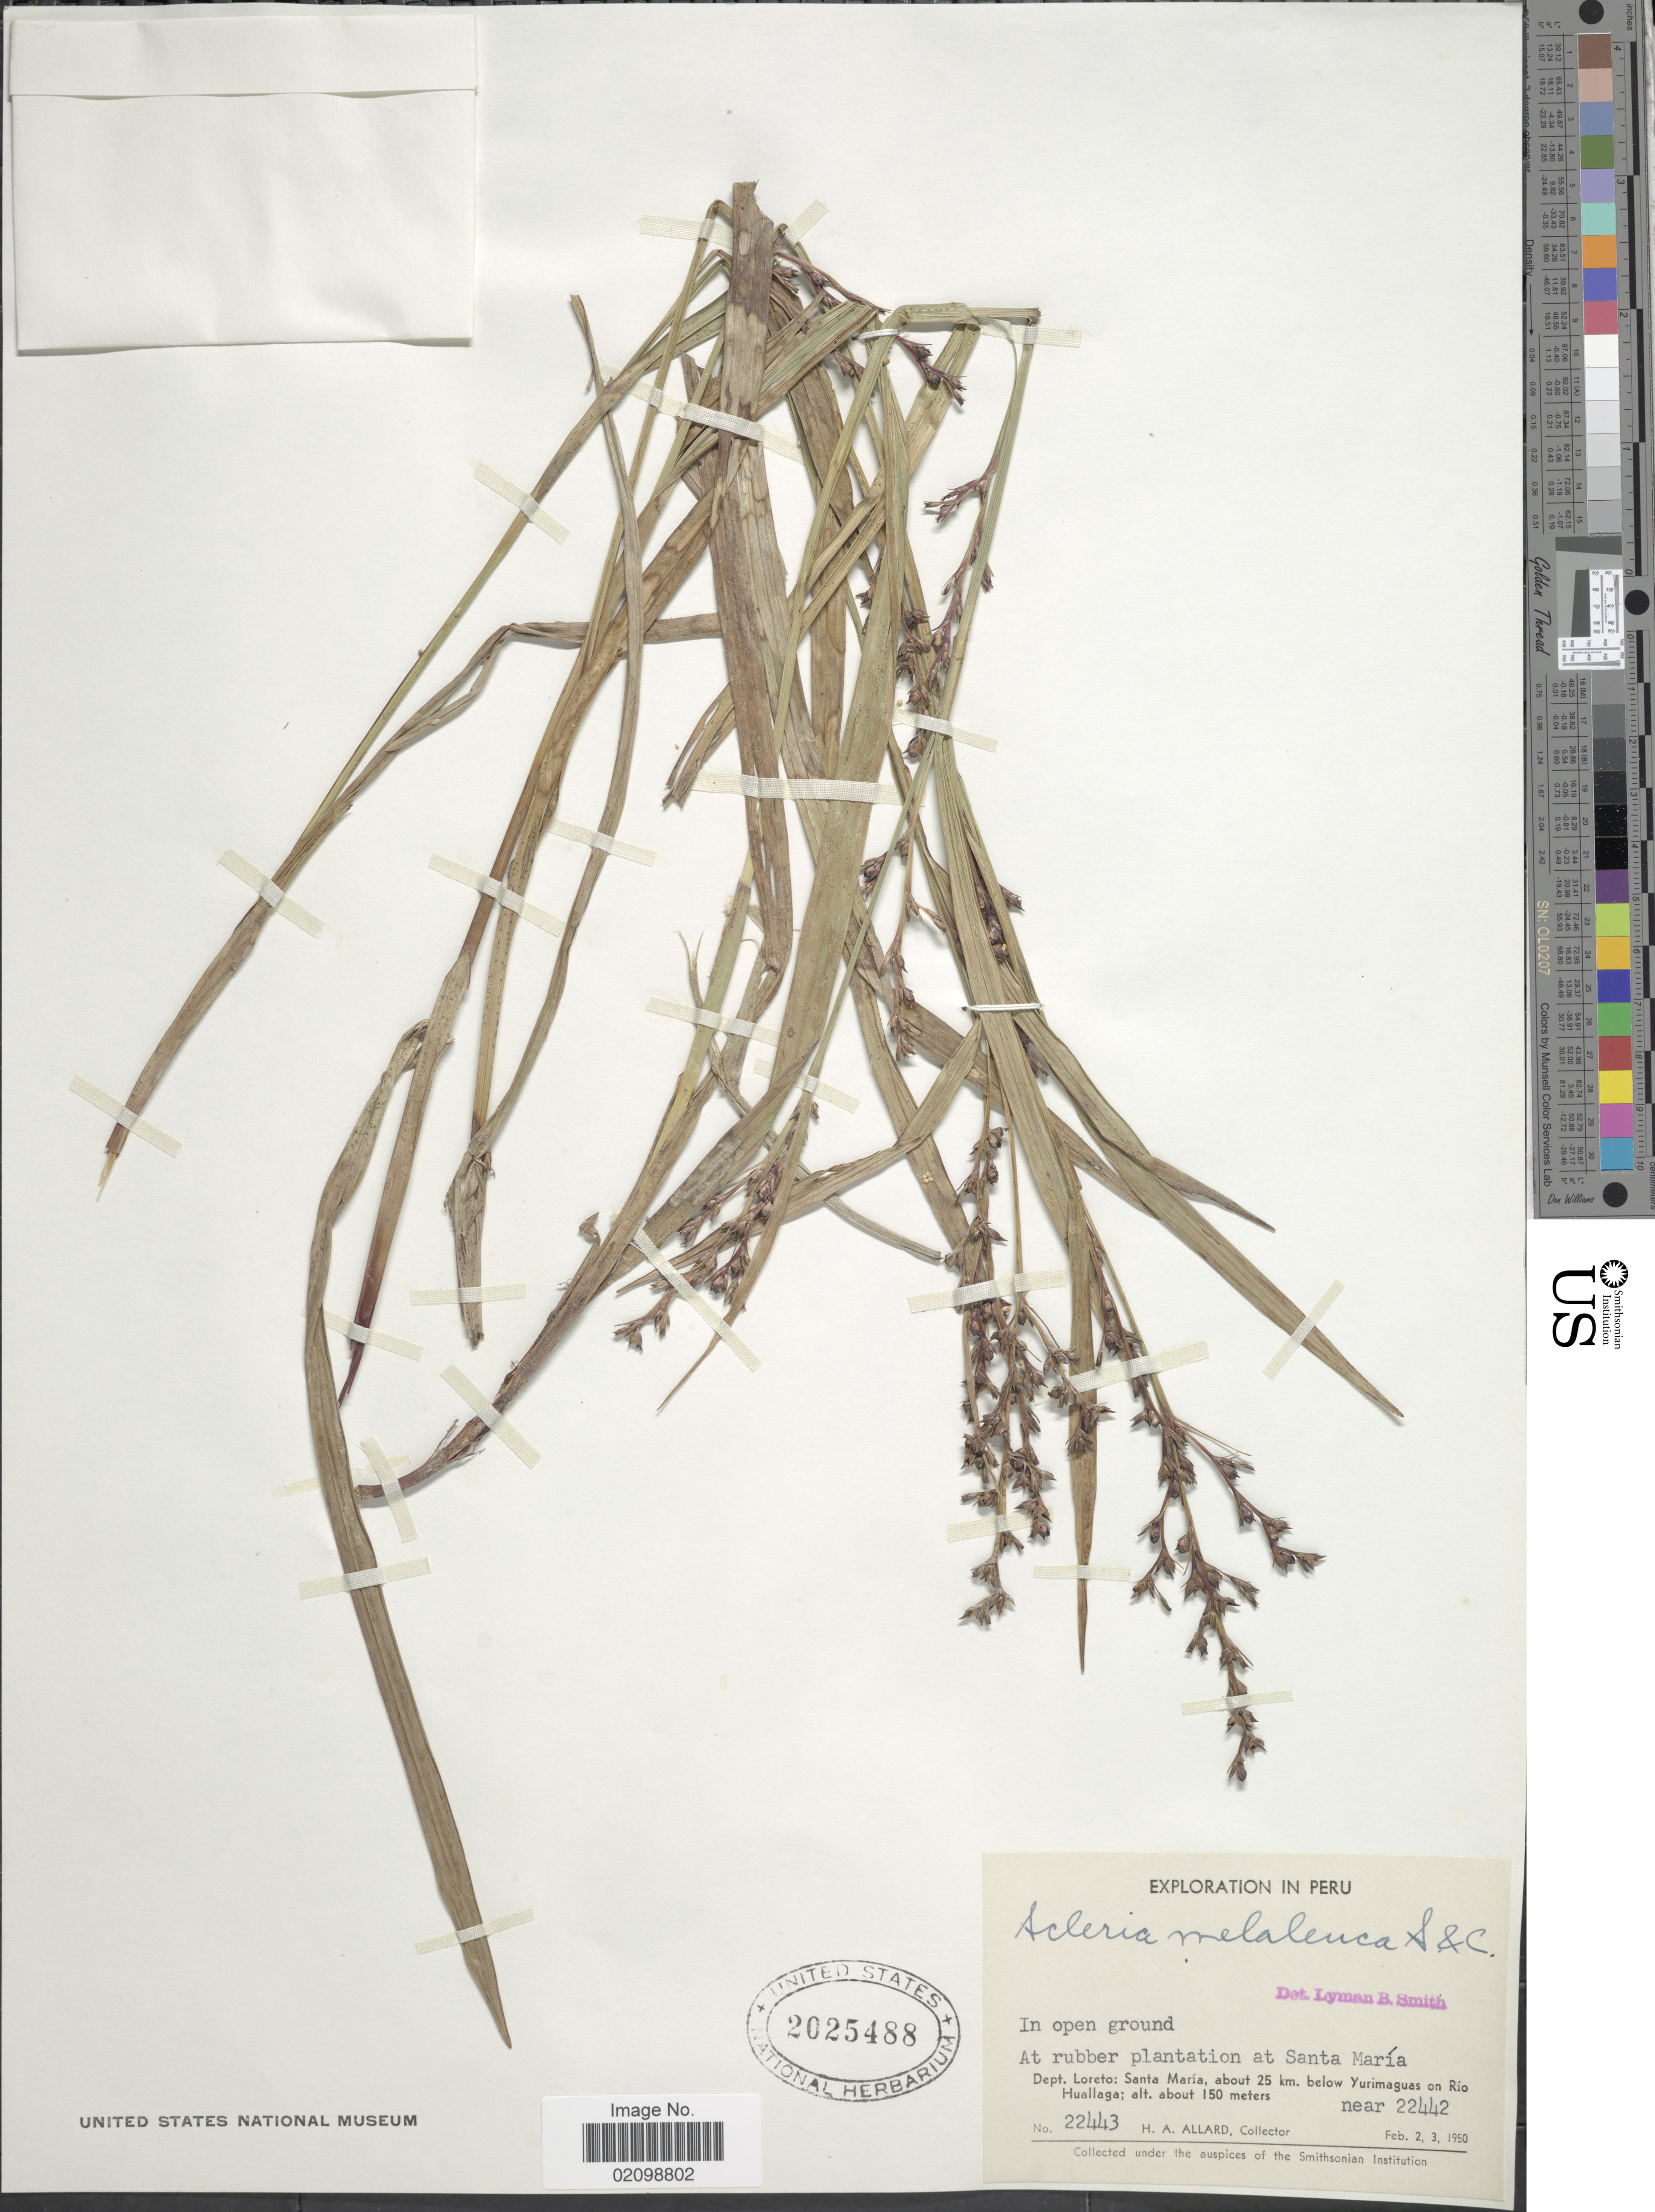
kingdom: Plantae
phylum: Tracheophyta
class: Liliopsida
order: Poales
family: Cyperaceae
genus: Scleria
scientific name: Scleria gaertneri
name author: Raddi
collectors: H. A. Allard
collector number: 22443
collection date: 1950-02-02/1950-02-03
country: Peru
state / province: Loreto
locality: In open ground, At rubber plantation at Santa Maria, Dept. Loreto: Santa Maria, about 25 km. below Turimaguas on Rio Huallaga. Near 22442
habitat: in open ground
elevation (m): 150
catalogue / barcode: US 2025488